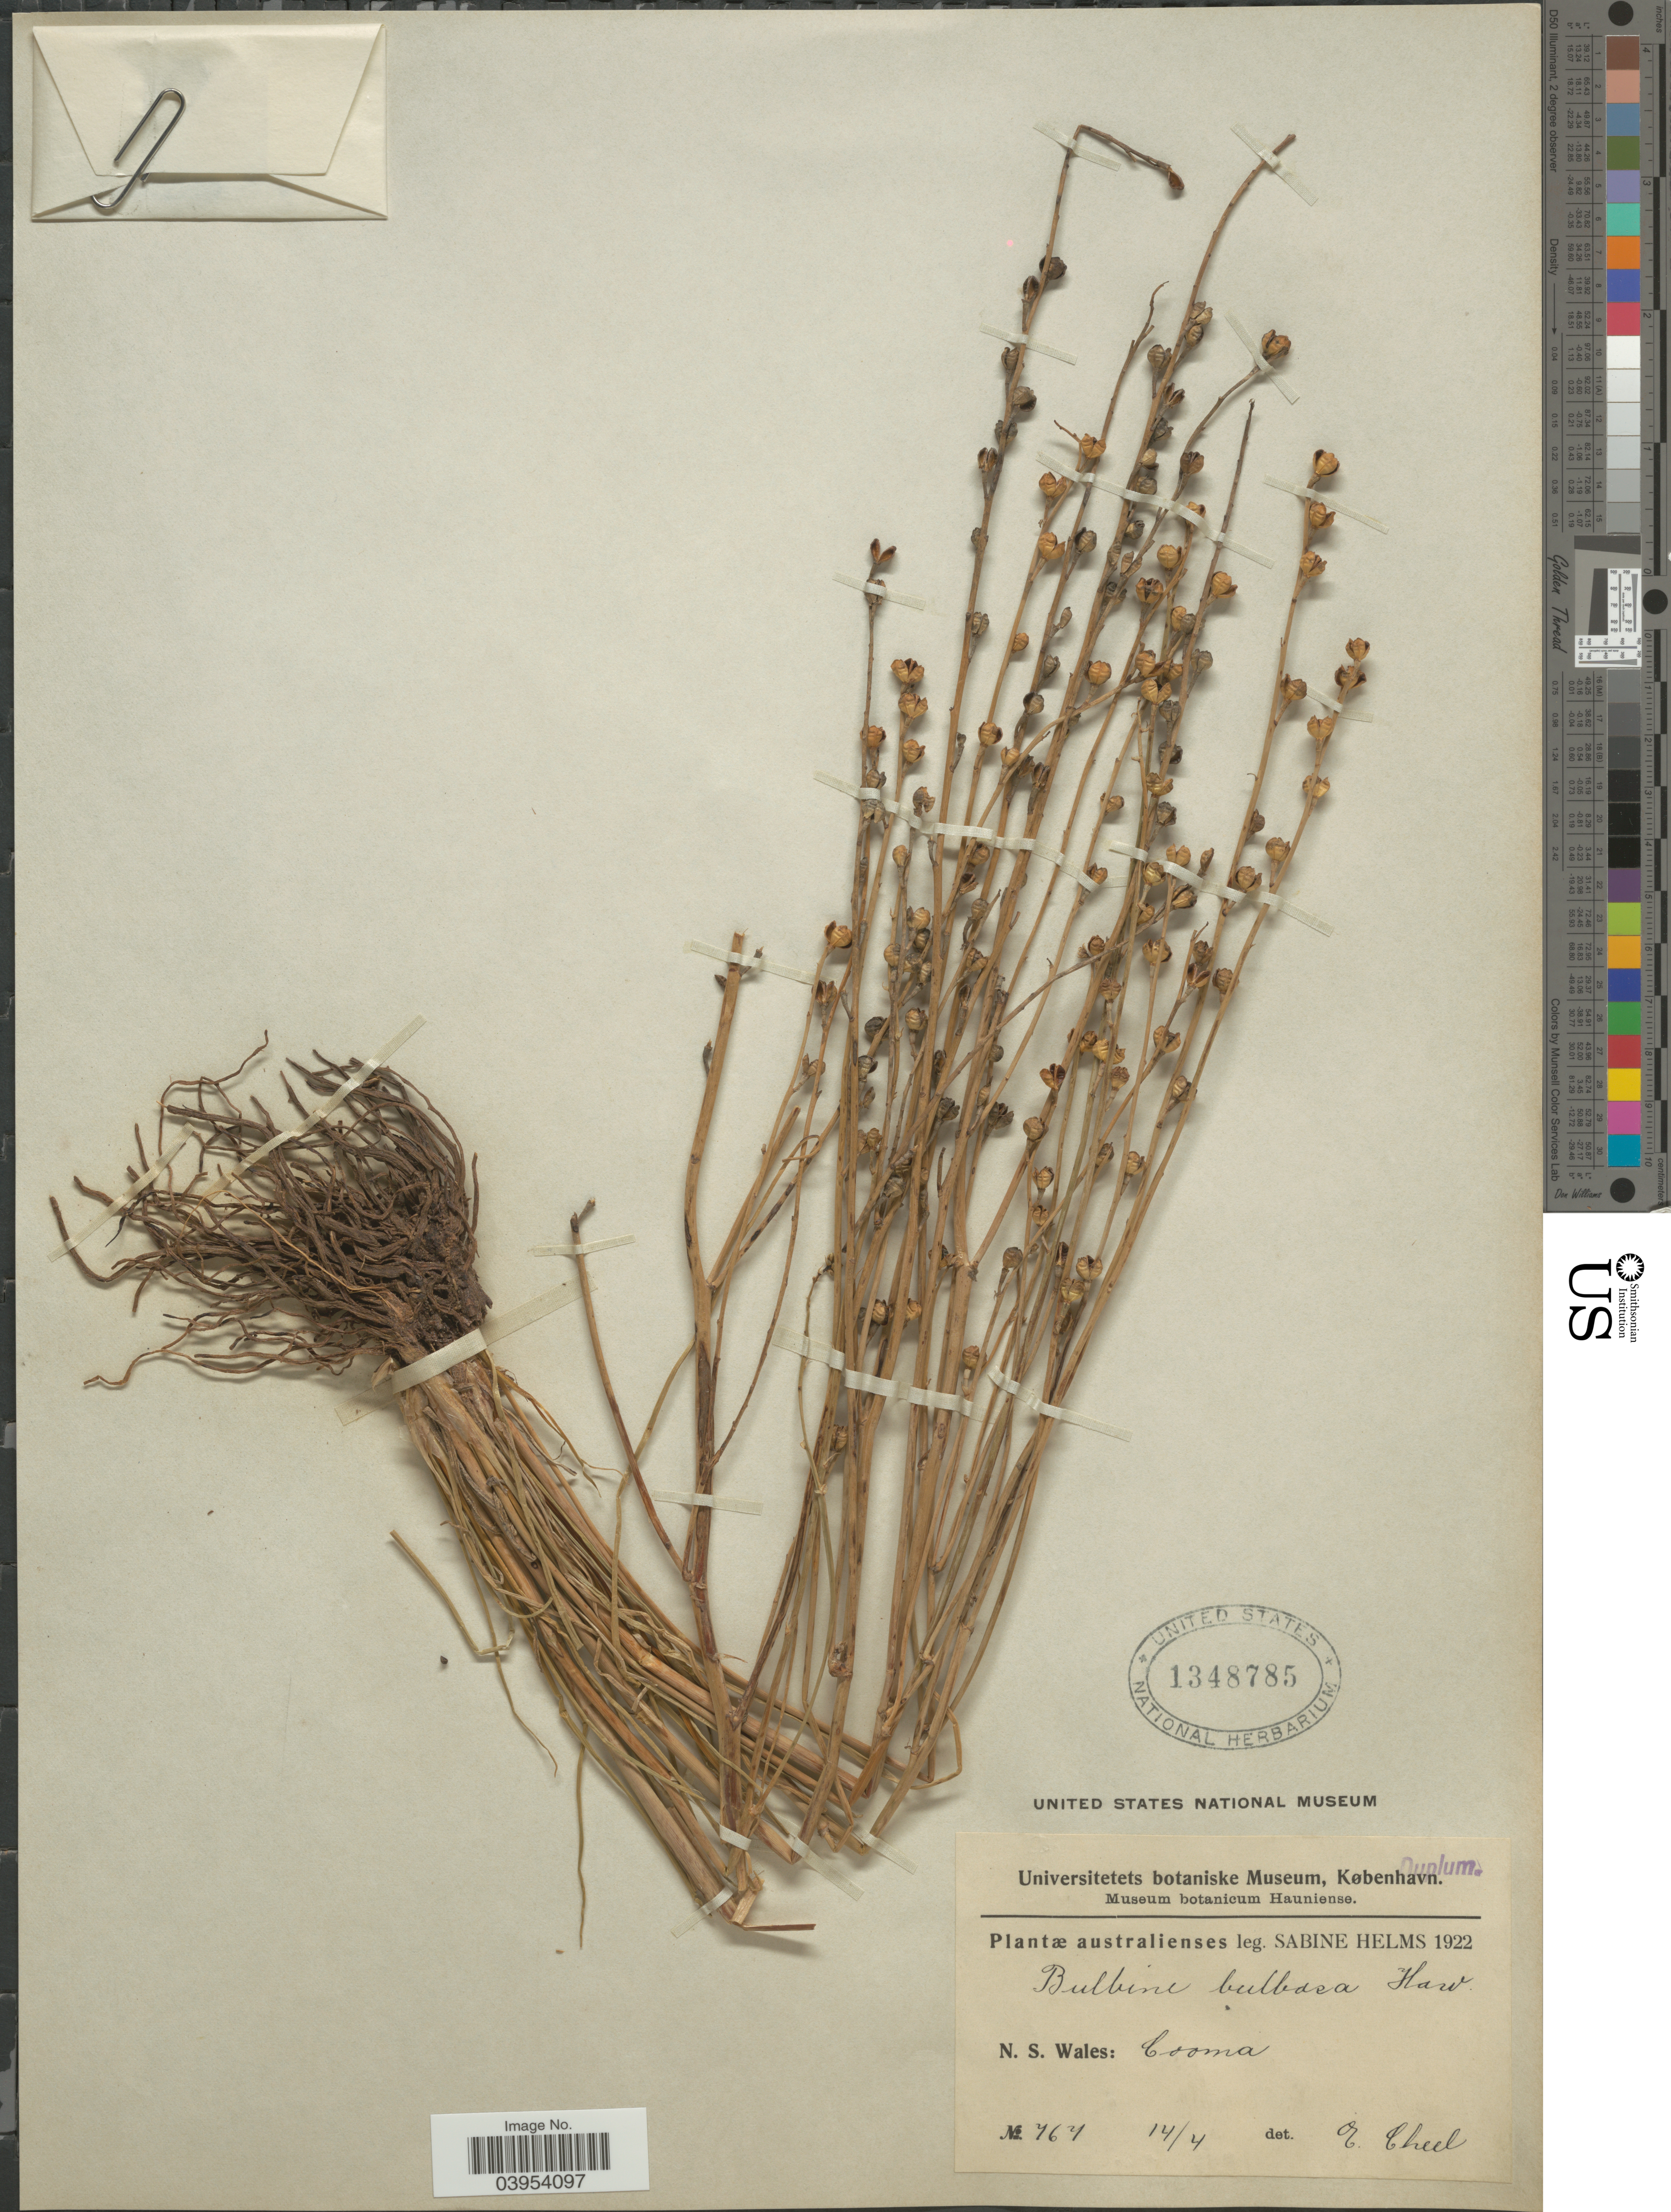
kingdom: Plantae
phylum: Tracheophyta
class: Liliopsida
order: Asparagales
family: Asphodelaceae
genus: Bulbine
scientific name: Bulbine bulbosa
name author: (R. Br.) Haw.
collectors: S. Helms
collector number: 764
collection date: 1922-04-14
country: Australia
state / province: New South Wales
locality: Cooma.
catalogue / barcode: US 1348785